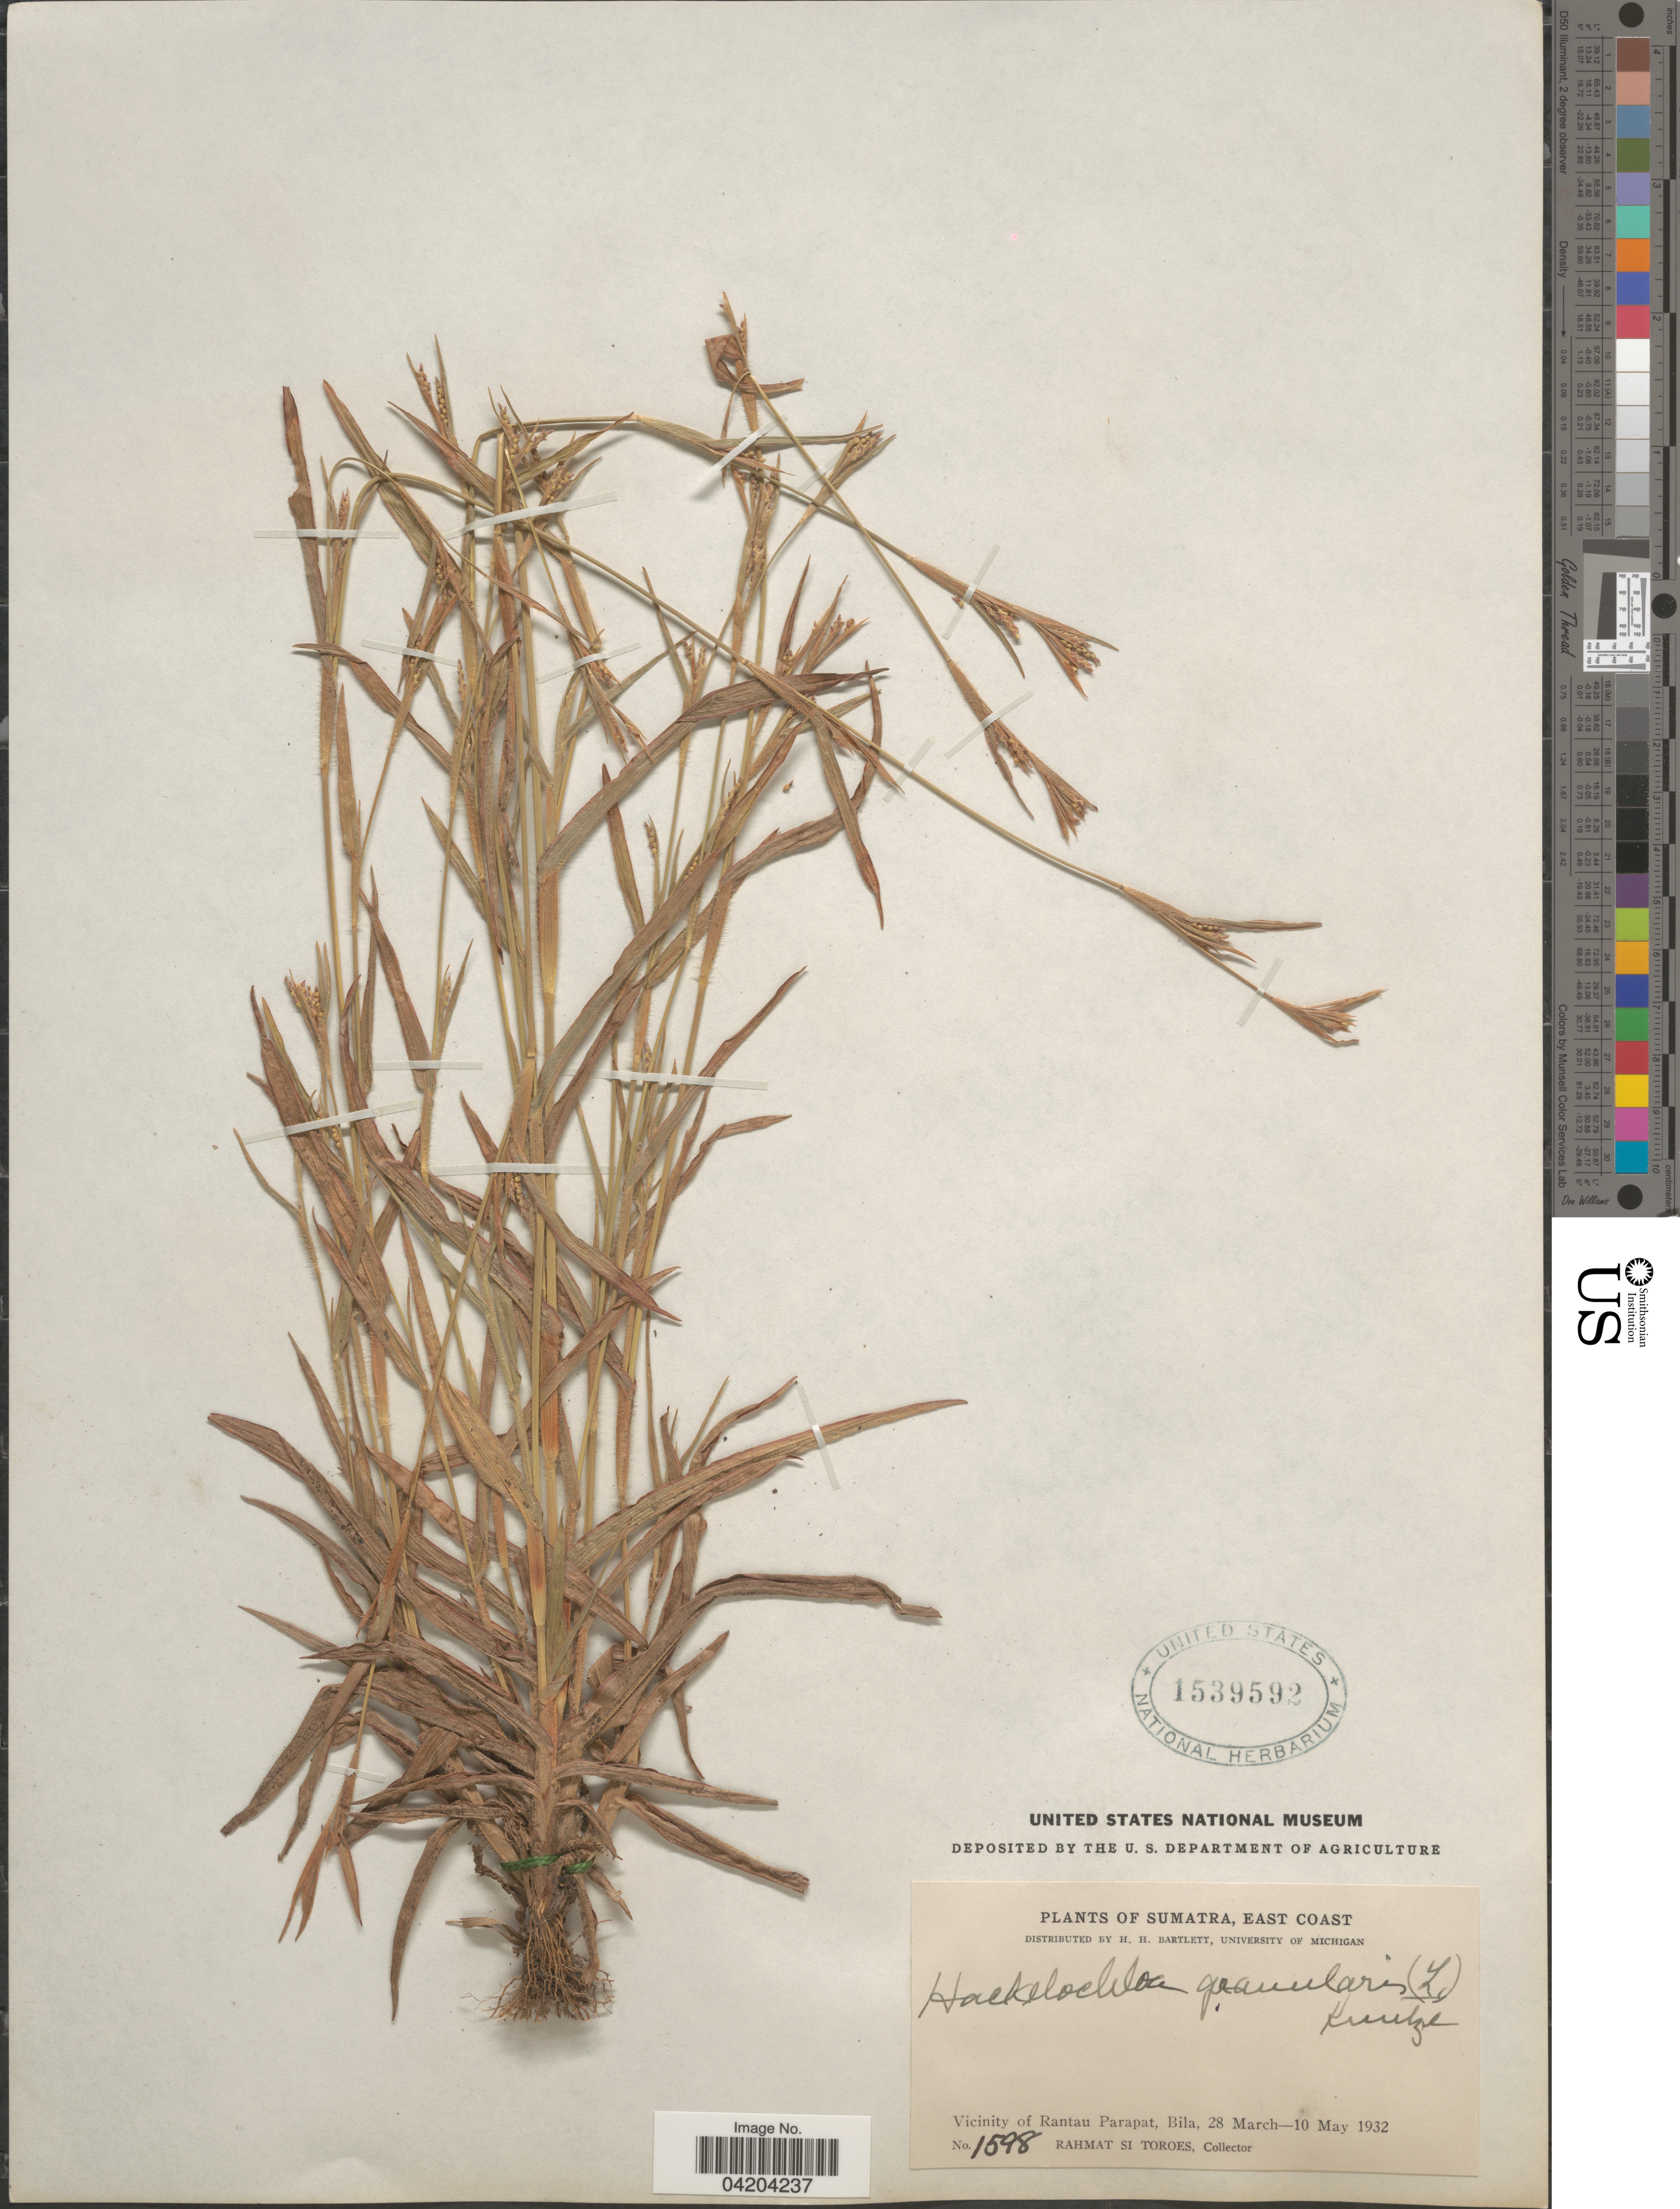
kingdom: Plantae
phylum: Tracheophyta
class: Liliopsida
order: Poales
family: Poaceae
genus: Mnesithea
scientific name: Mnesithea granularis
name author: (L.) de Koning & Sosef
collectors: Rahmat Si Boeea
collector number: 1598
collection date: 1932-03-28/1932-05-10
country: Indonesia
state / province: Sumatra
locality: East Coast. Vicinity of Rantau Parapat, Bila.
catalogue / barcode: US 1539592